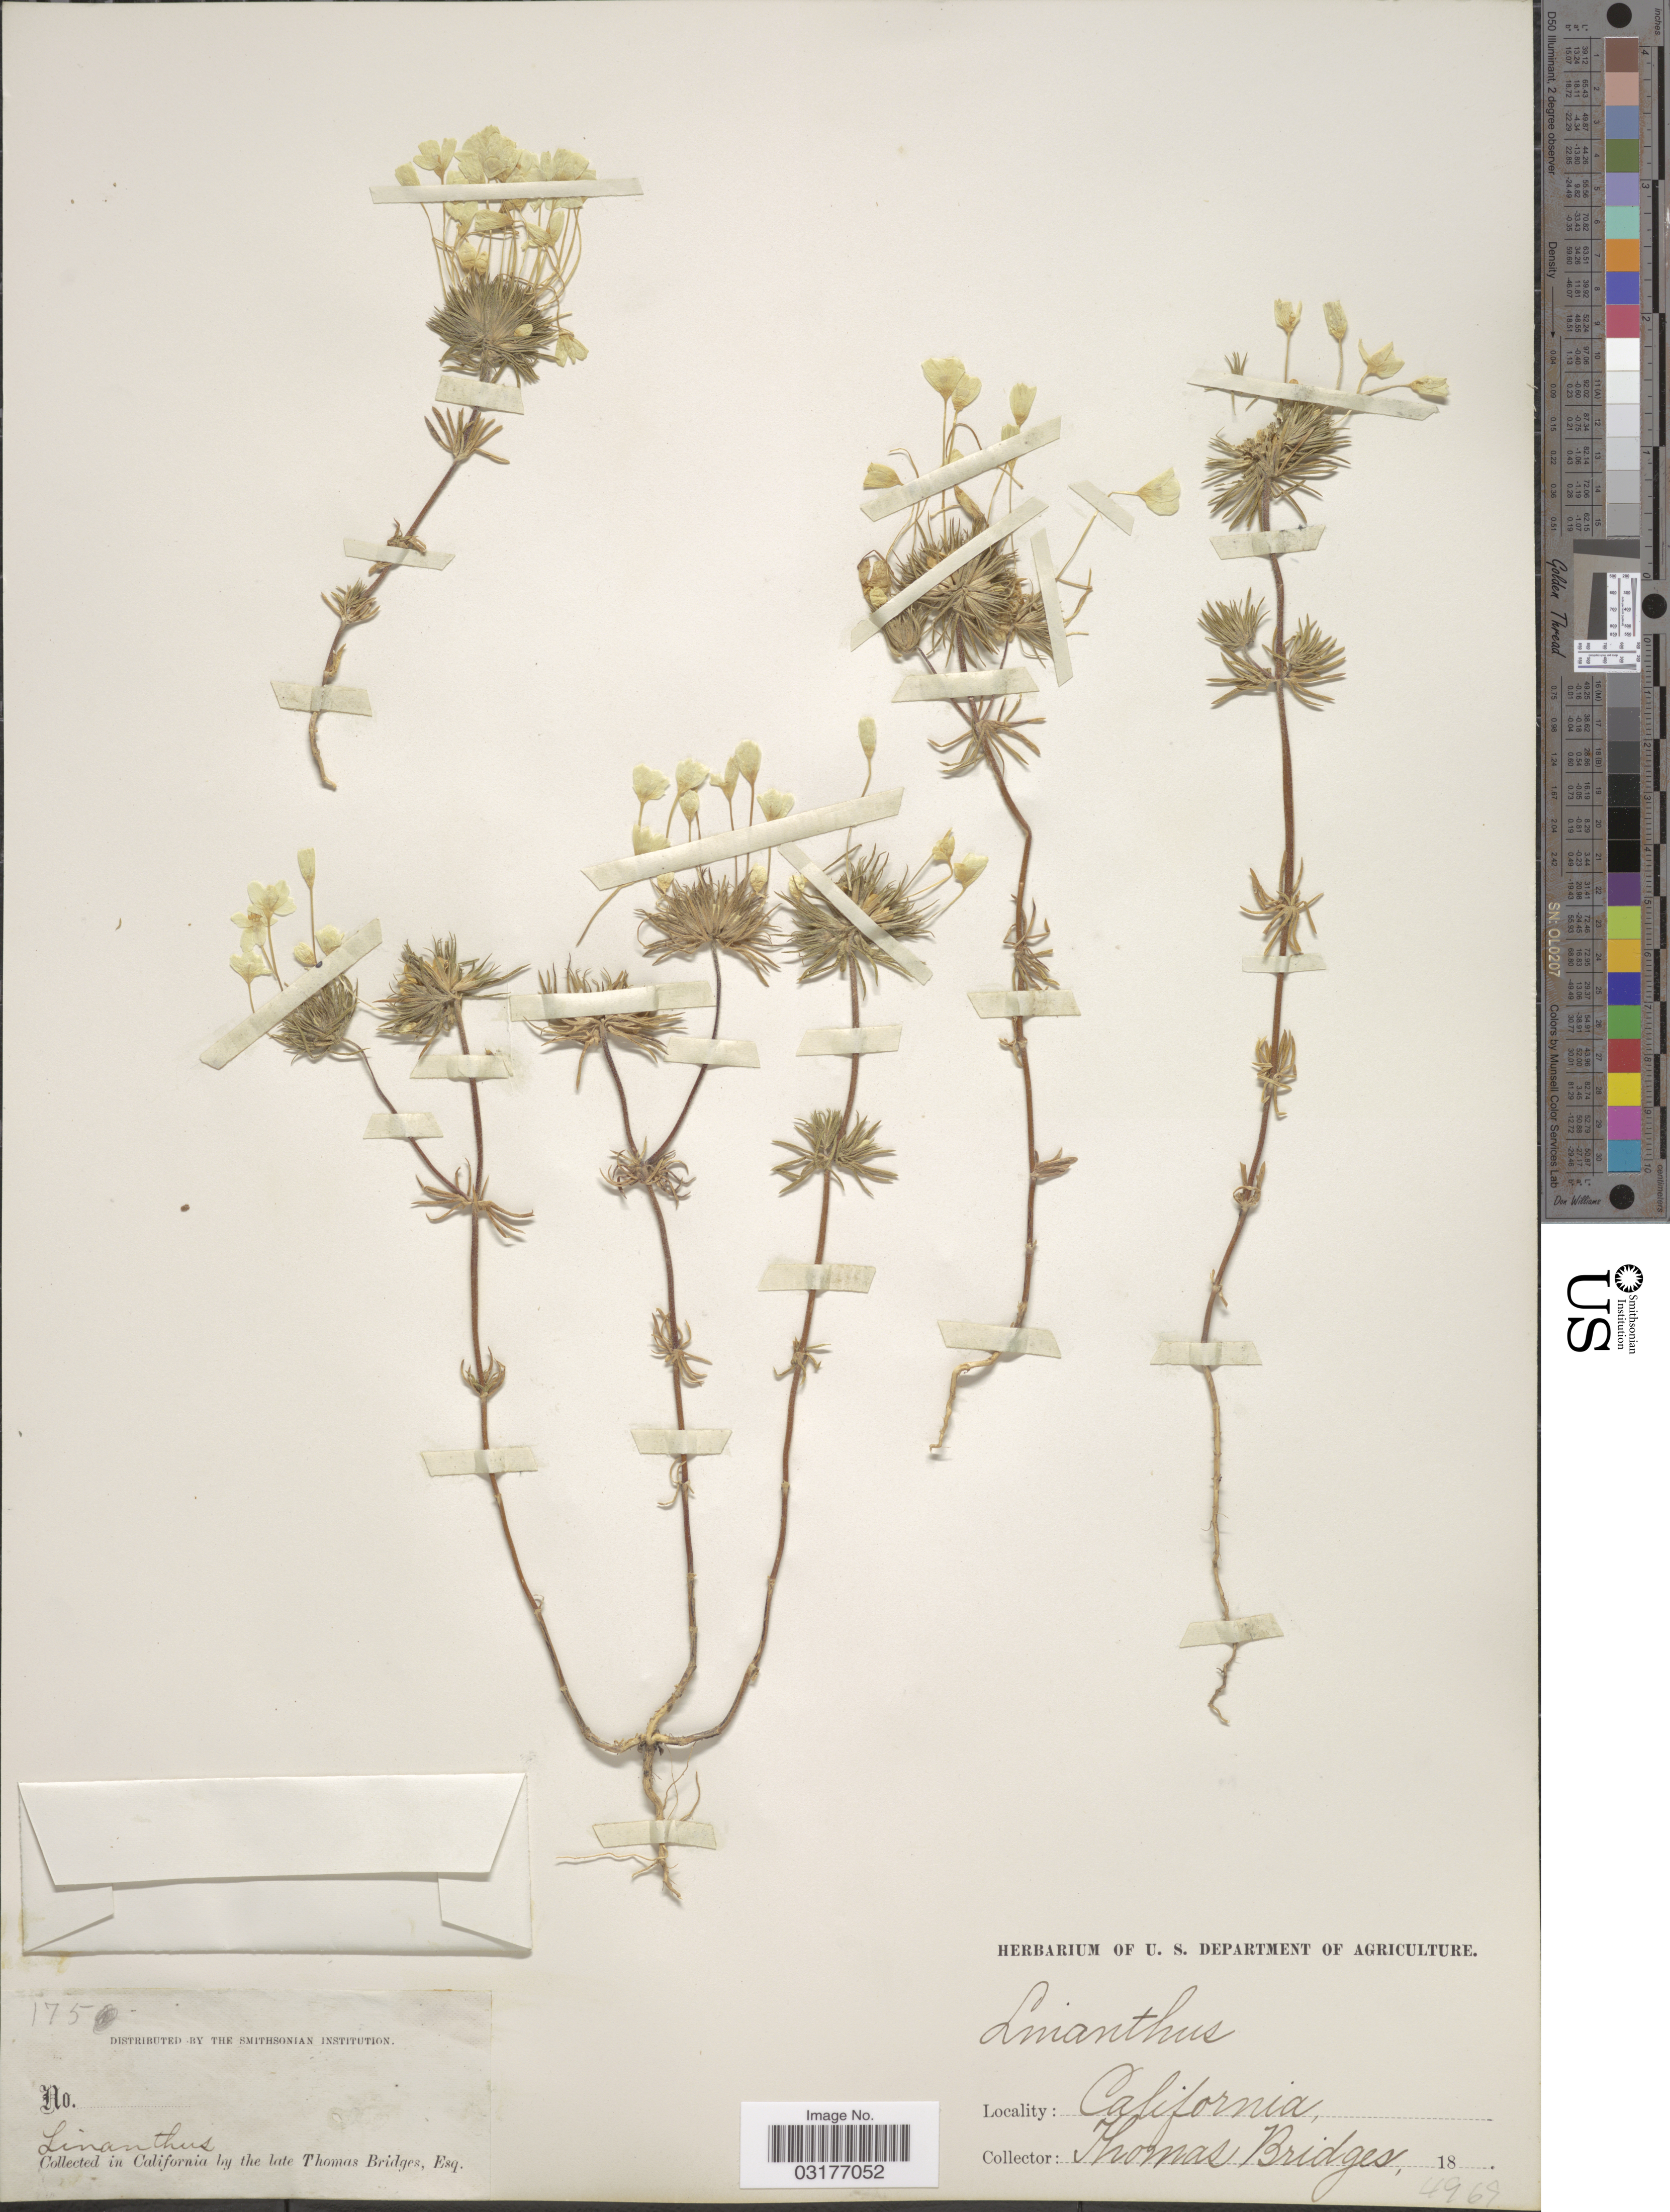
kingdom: Plantae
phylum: Tracheophyta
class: Magnoliopsida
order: Ericales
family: Polemoniaceae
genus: Leptosiphon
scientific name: Leptosiphon androsaceus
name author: Benth.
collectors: T. Bridges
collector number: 175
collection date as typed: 18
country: United States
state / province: California